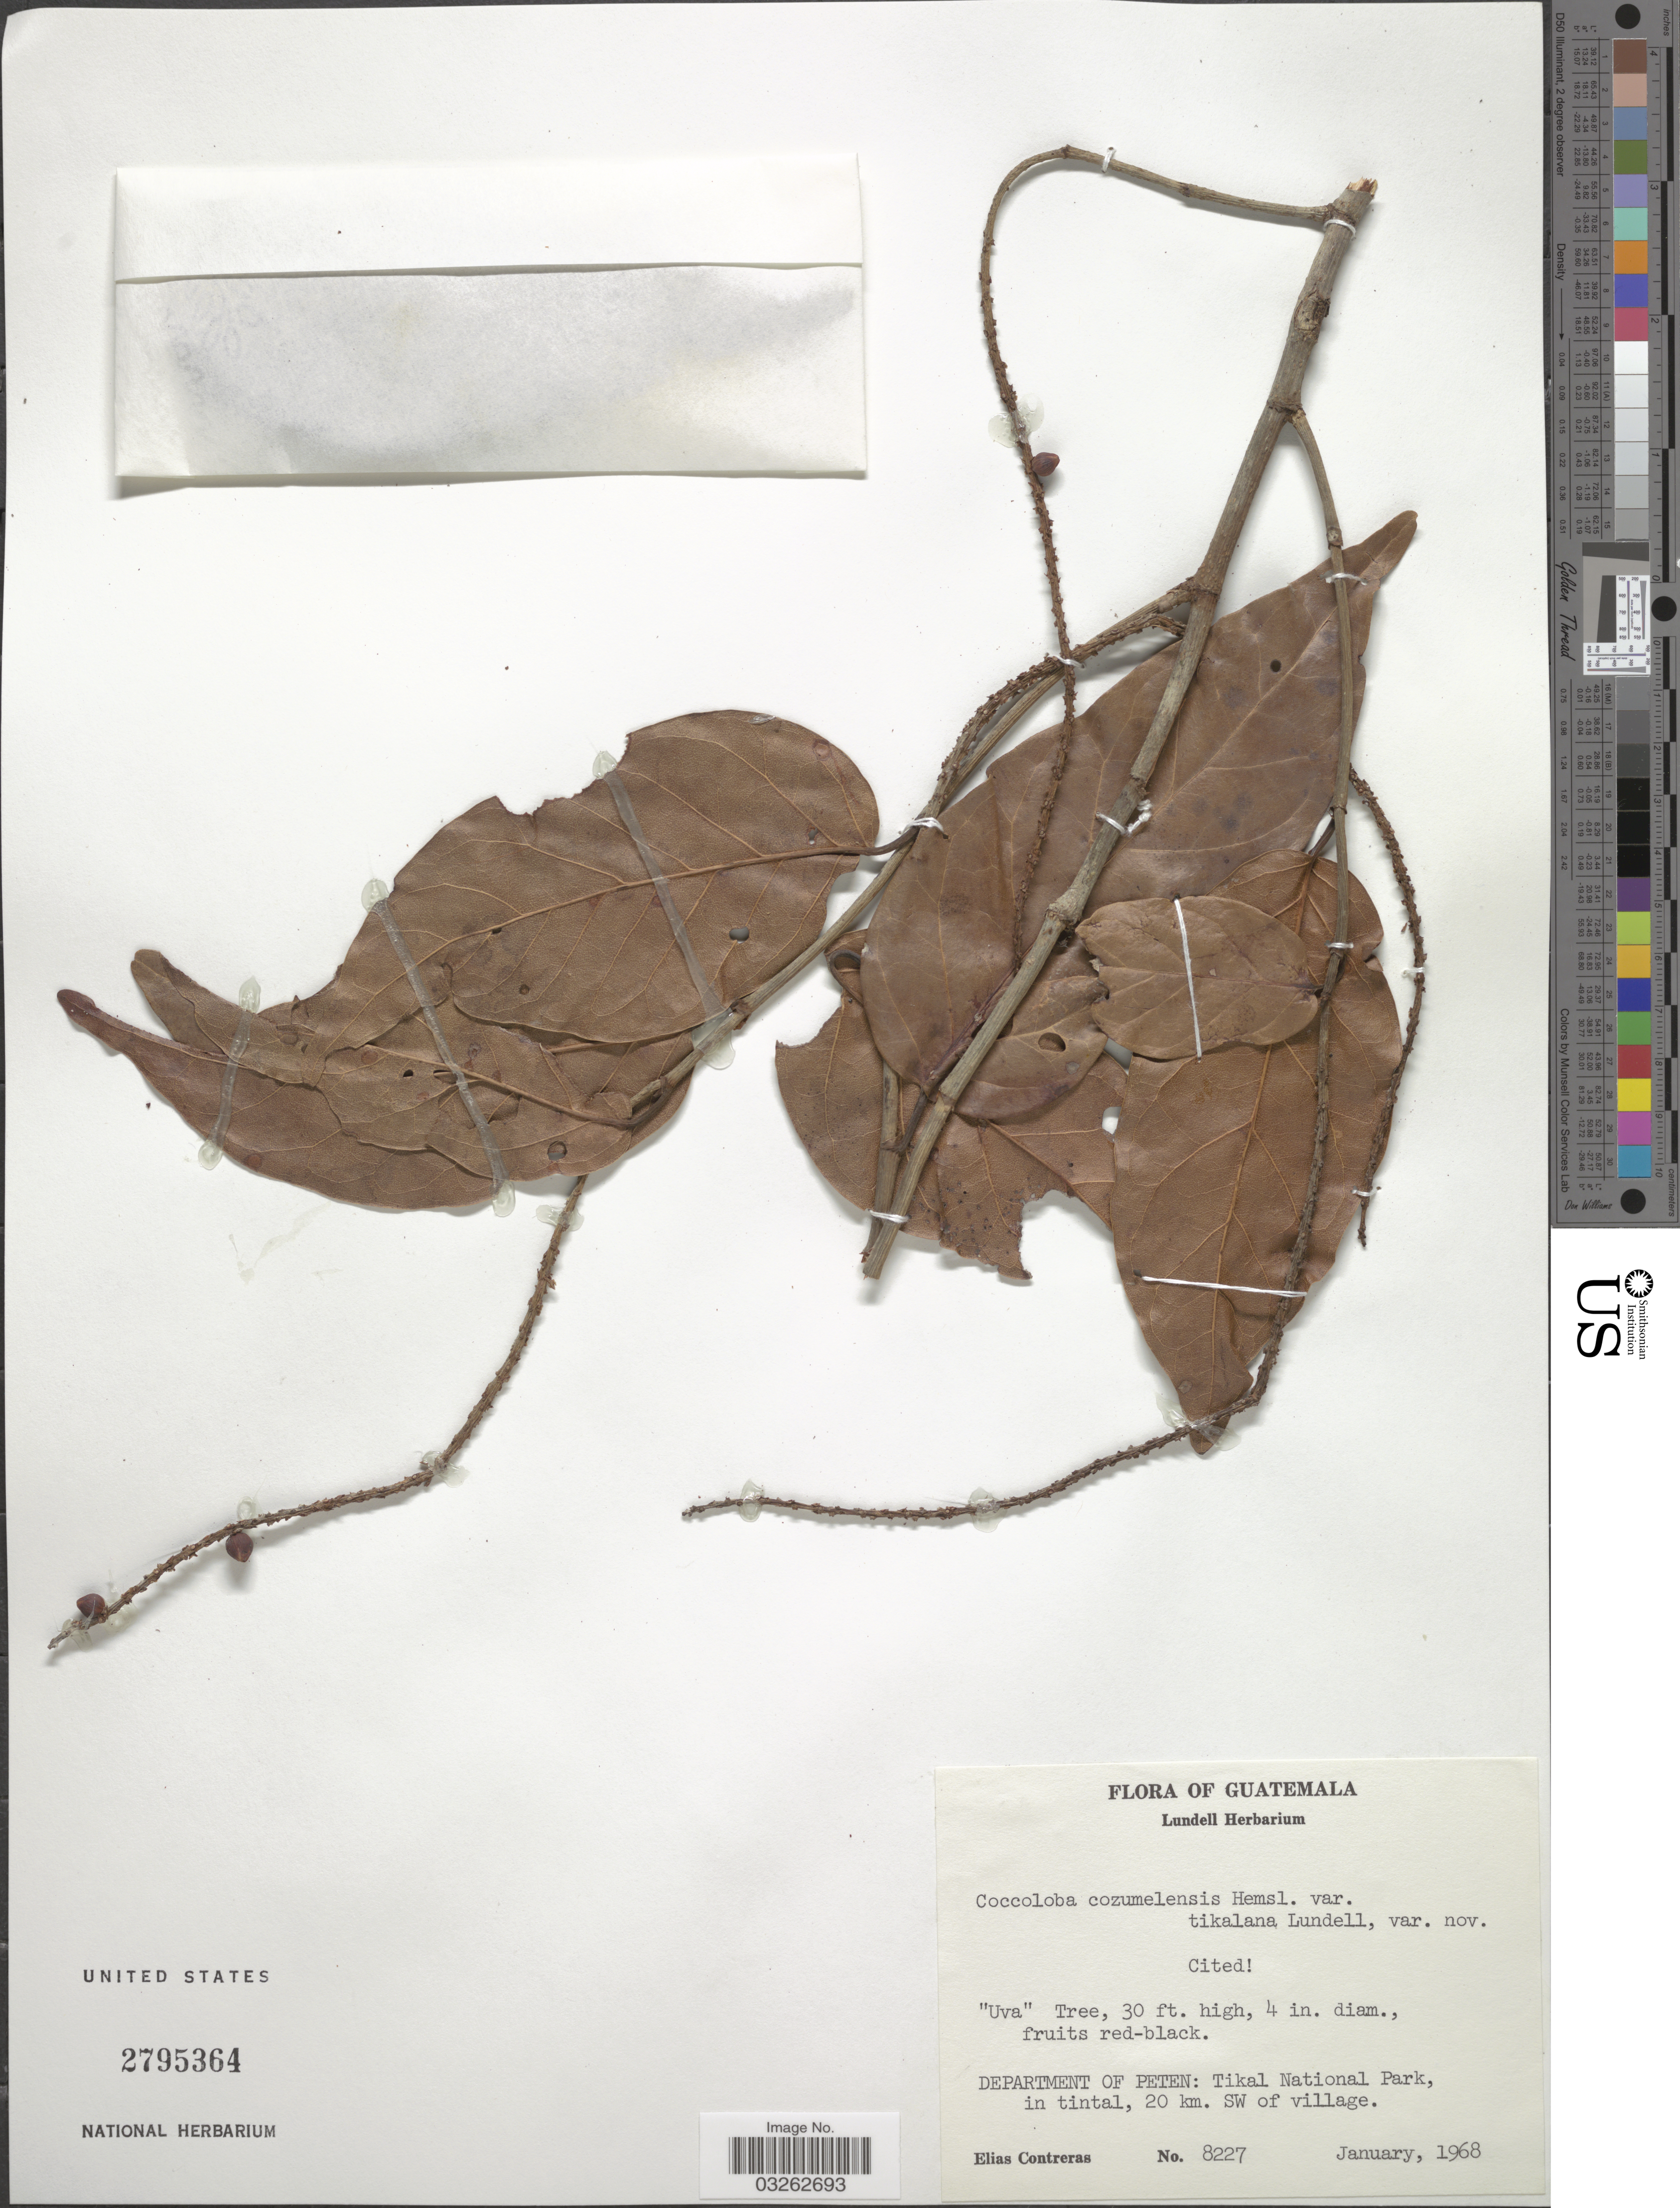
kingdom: Plantae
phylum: Tracheophyta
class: Magnoliopsida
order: Caryophyllales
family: Polygonaceae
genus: Coccoloba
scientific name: Coccoloba cozumelensis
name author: Hemsl.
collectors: E. Contreras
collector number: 8227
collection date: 1968-01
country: Guatemala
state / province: El Petén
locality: Department of Peten: Tikal National Park, in tintal, 20 km. SW of village.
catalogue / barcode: US 2795364